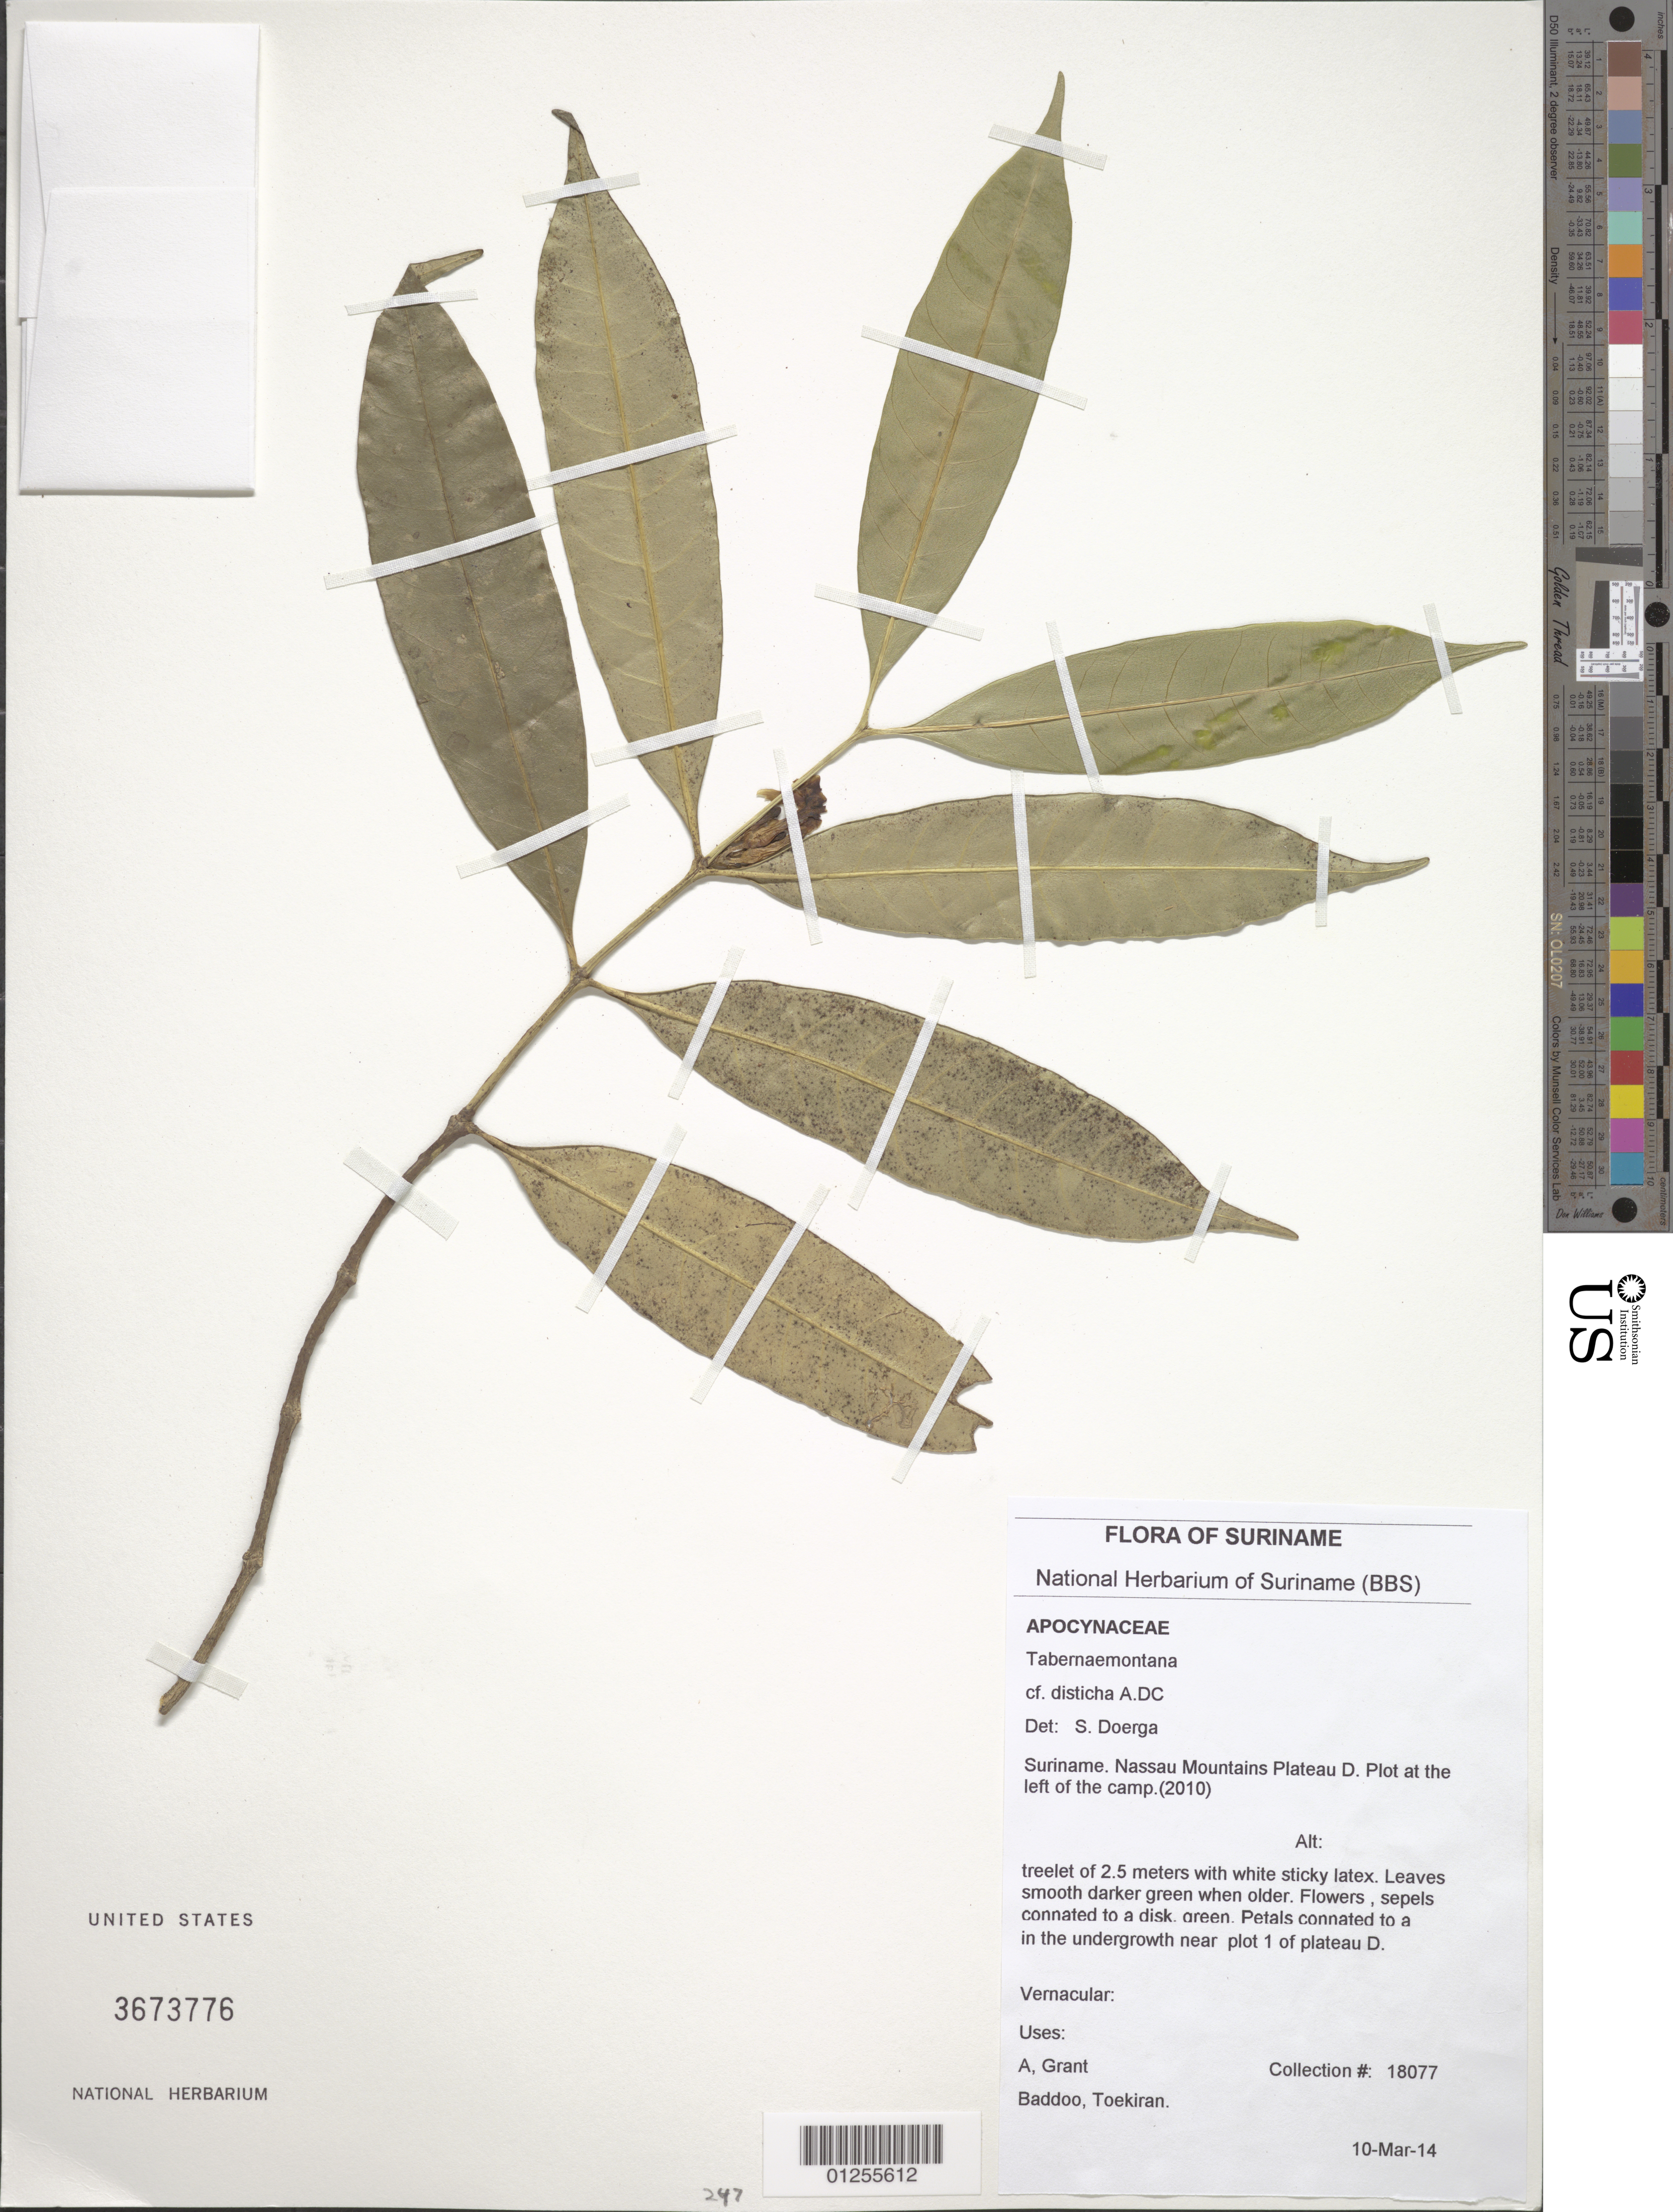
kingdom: Plantae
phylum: Tracheophyta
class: Magnoliopsida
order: Gentianales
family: Apocynaceae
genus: Tabernaemontana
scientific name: Tabernaemontana disticha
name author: A. DC.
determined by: Doerga, S.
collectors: A. Grant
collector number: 18077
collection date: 2014-03-14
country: Suriname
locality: Nassau Mountains Plateau D. Plot at the left of the camp (2010) Near plot 1 of plateau D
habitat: In the undergrowth near plot 1 of plateau D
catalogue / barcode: US 3673776